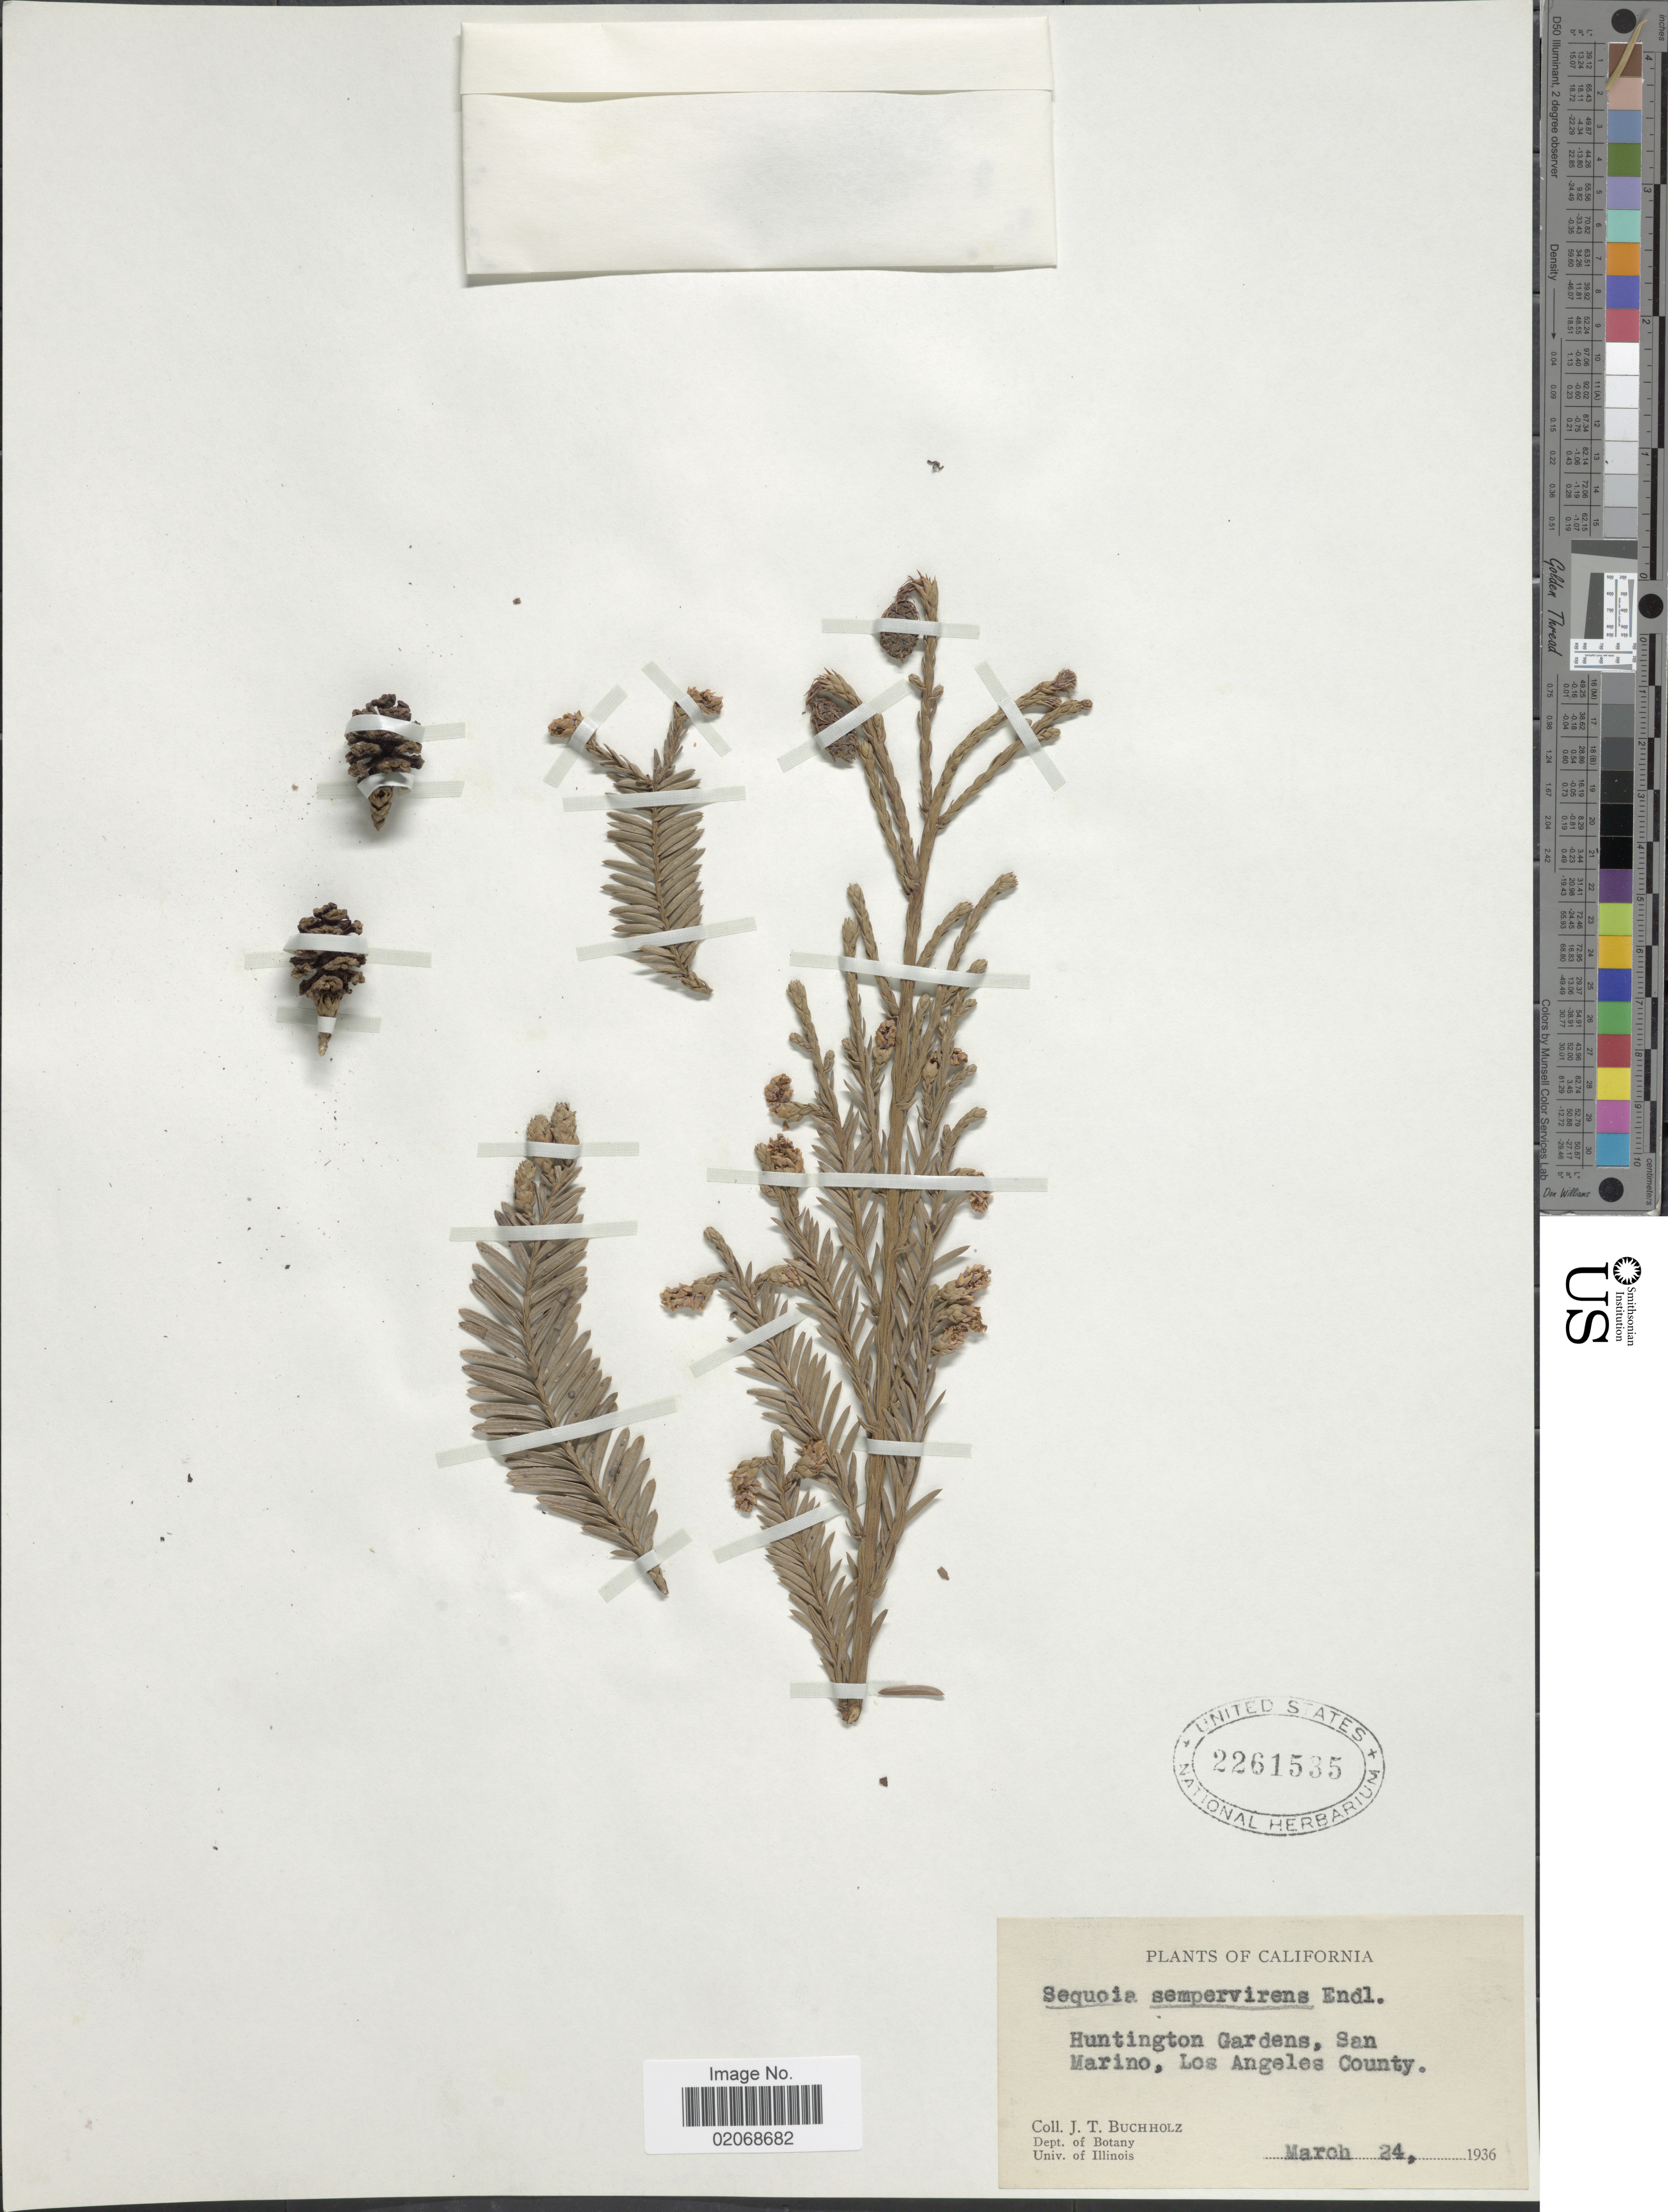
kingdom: Plantae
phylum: Tracheophyta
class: Pinopsida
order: Pinales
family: Cupressaceae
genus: Sequoia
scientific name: Sequoia sempervirens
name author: (D. Don) Endl.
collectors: J. T. Buchholz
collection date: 1936-03-24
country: United States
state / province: California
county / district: Los Angeles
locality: Huntington Gardens, San Marino, Los Angeles County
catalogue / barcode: US 2261535